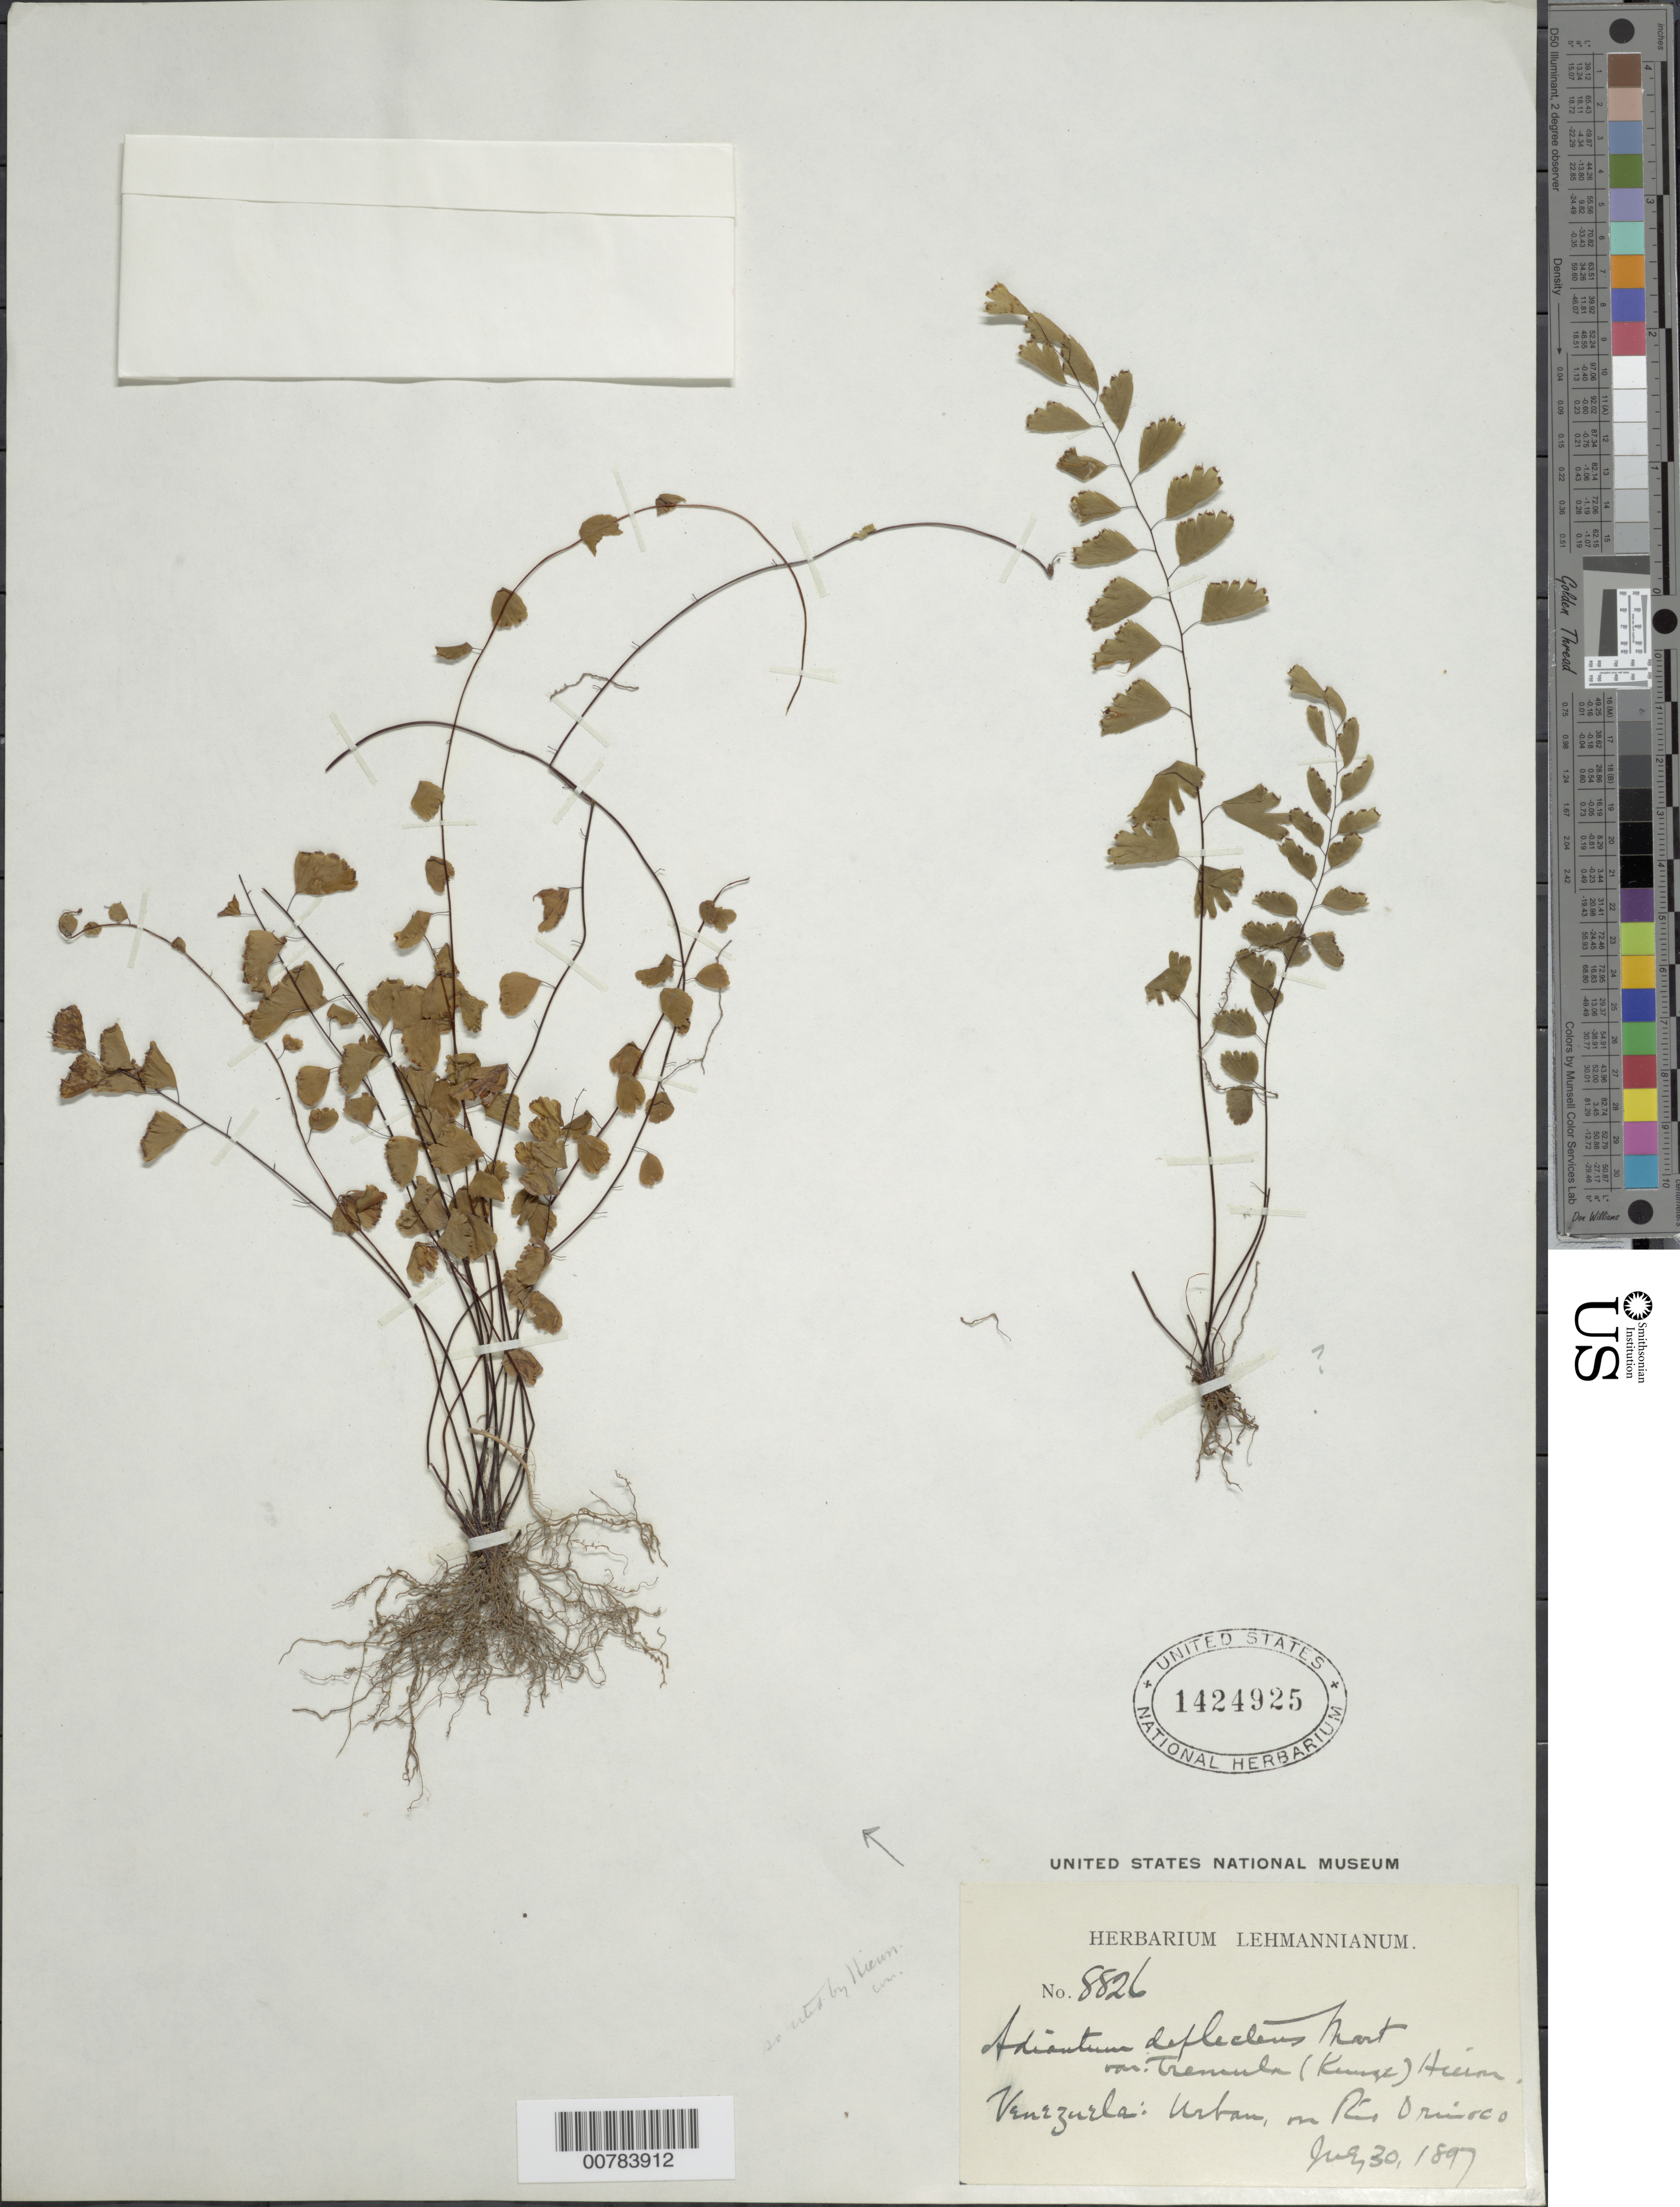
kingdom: Plantae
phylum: Tracheophyta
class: Polypodiopsida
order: Polypodiales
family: Pteridaceae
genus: Adiantum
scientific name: Adiantum deflectens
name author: Mart.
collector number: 8826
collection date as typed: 30 July 1897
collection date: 1897-07-30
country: Venezuela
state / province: Urban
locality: Orinoco R.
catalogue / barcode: US 1424925